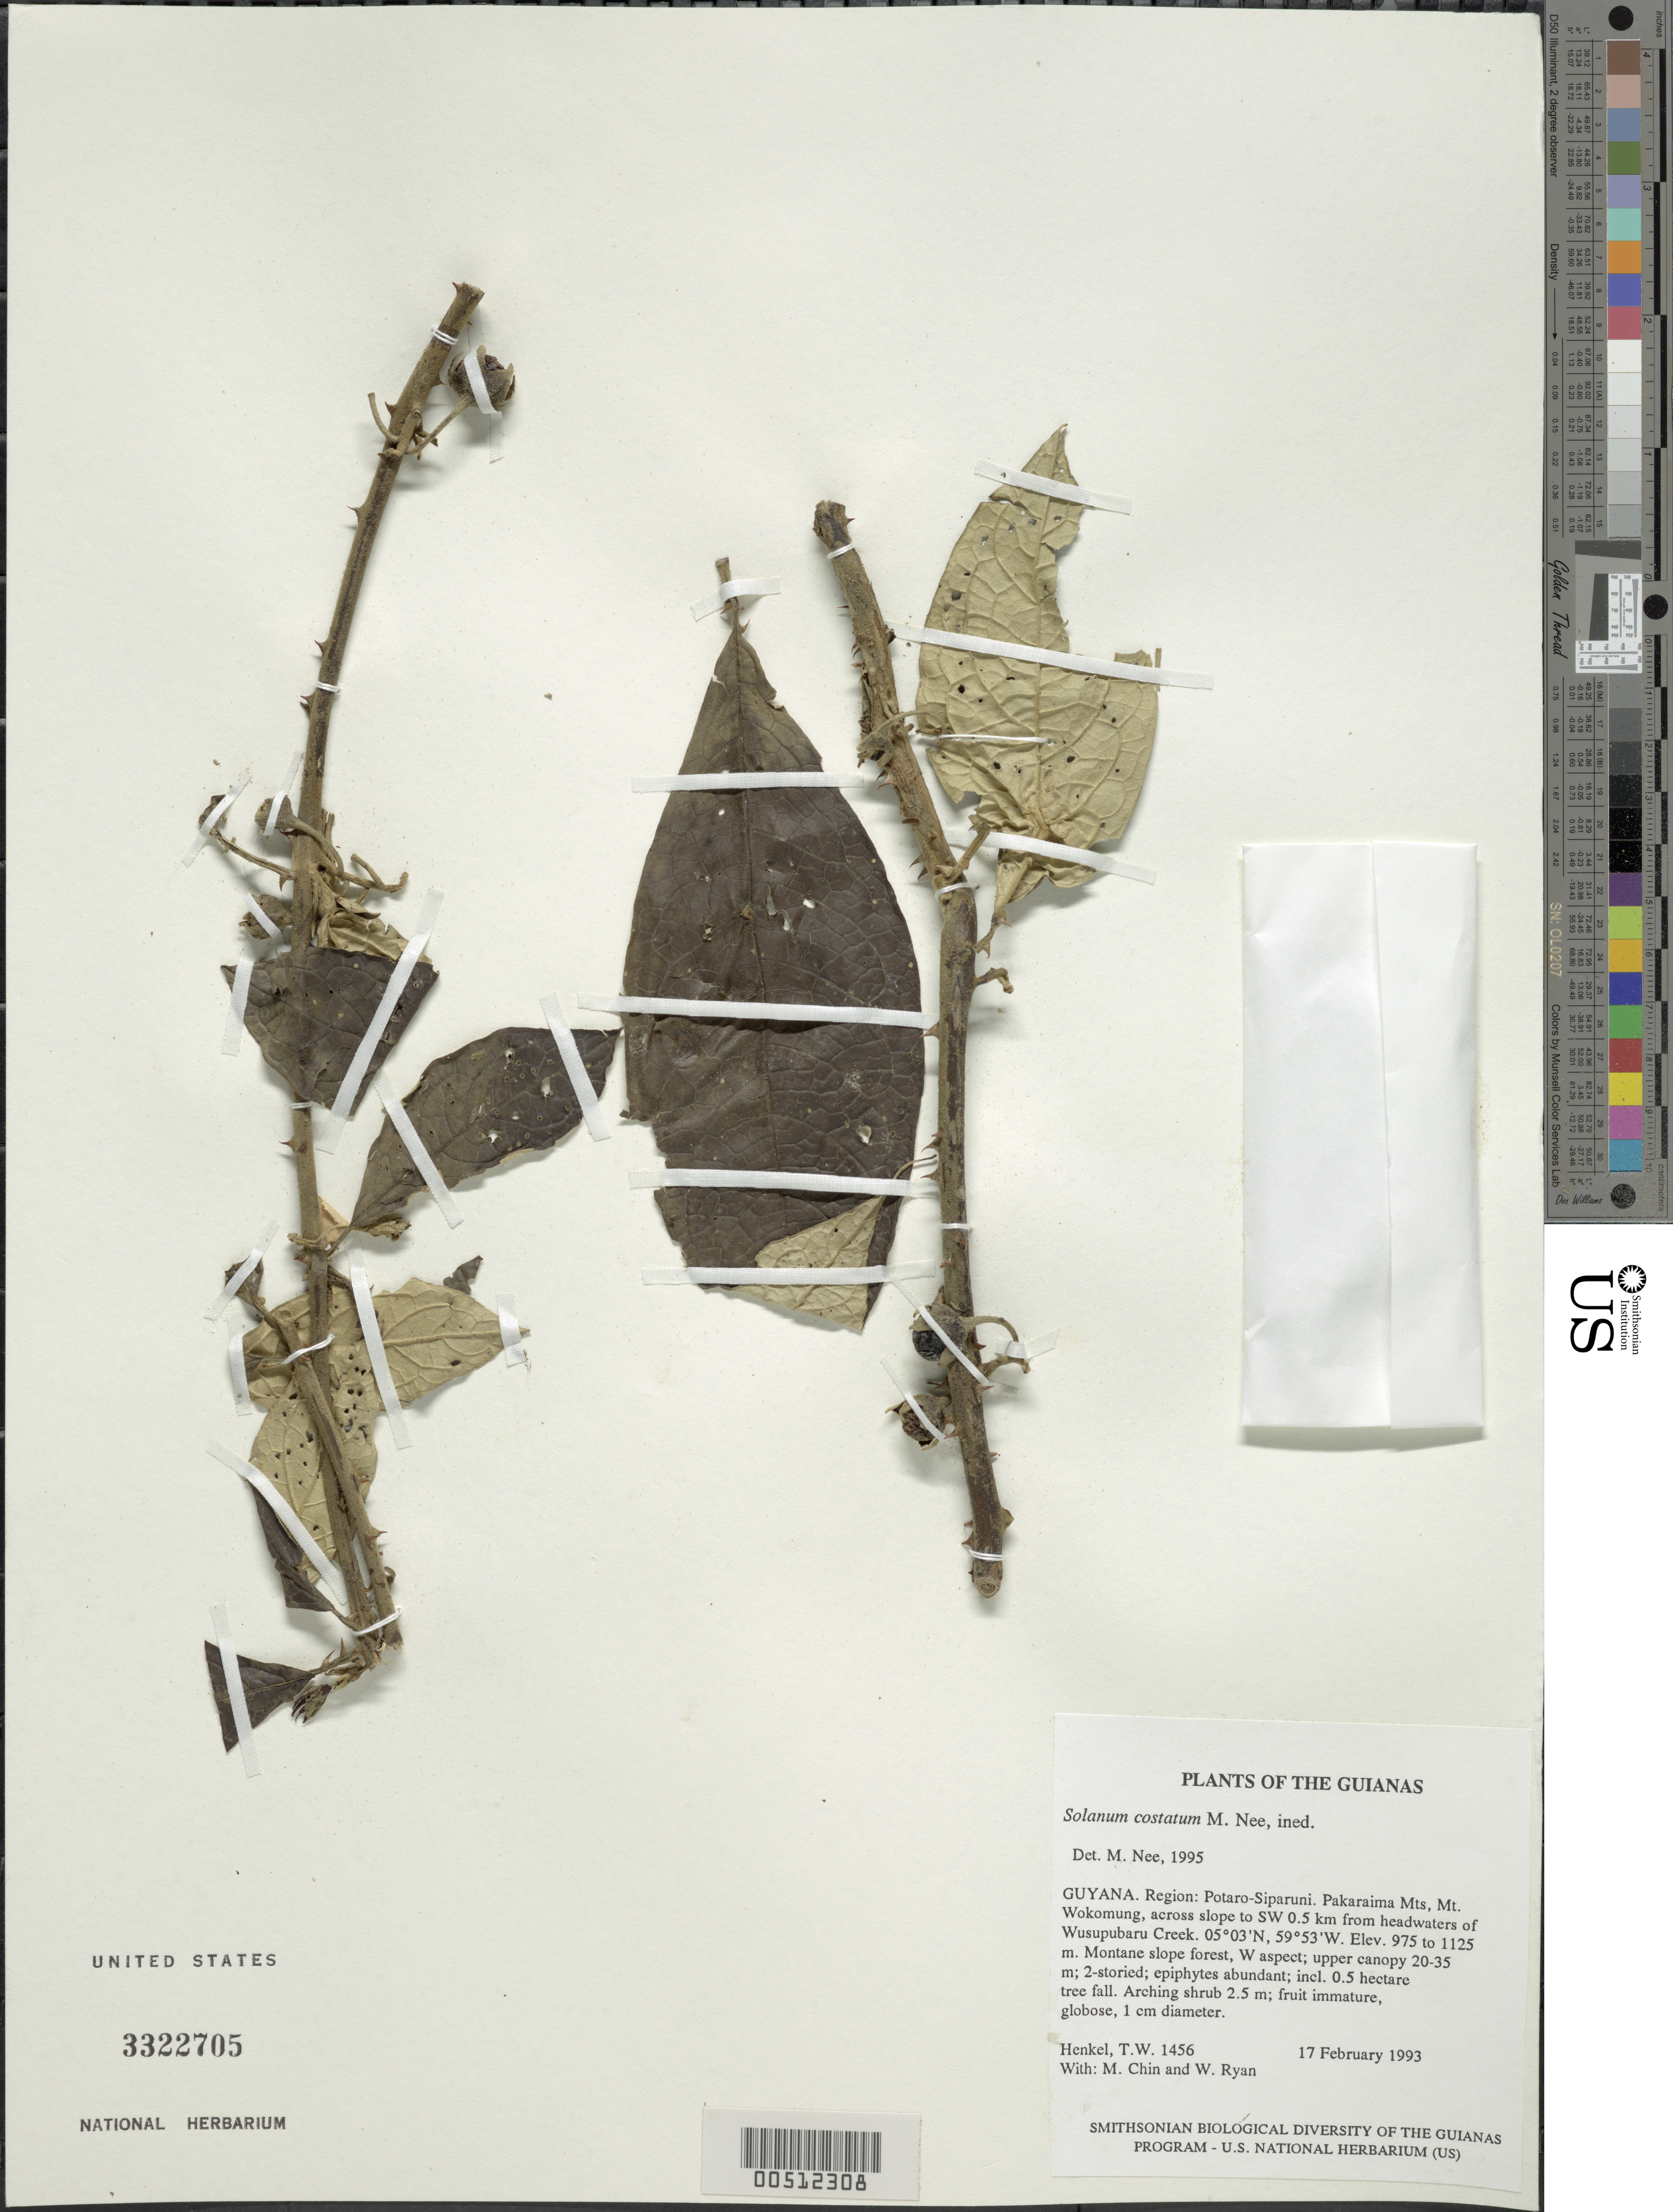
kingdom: Plantae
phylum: Tracheophyta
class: Magnoliopsida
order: Solanales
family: Solanaceae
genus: Solanum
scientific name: Solanum costatum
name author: M. Nee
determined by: Nee, Michael H.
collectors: T. Henkel, M. Chin & W. Ryan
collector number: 1456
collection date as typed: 2 Feb 1993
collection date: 1993-02-02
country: Guyana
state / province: Potaro-Siparuni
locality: Pakaraima Mts, Mt. Wokomung, across slope to SW 0.5 km from headwaters of Wusupubaru Creek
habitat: Montane slope forest, W aspect; upper canopy 20-35 m; 2-storied; epiphytes abundant; incl. 0.5 hectare tree fall.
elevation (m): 975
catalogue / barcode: US 3322705